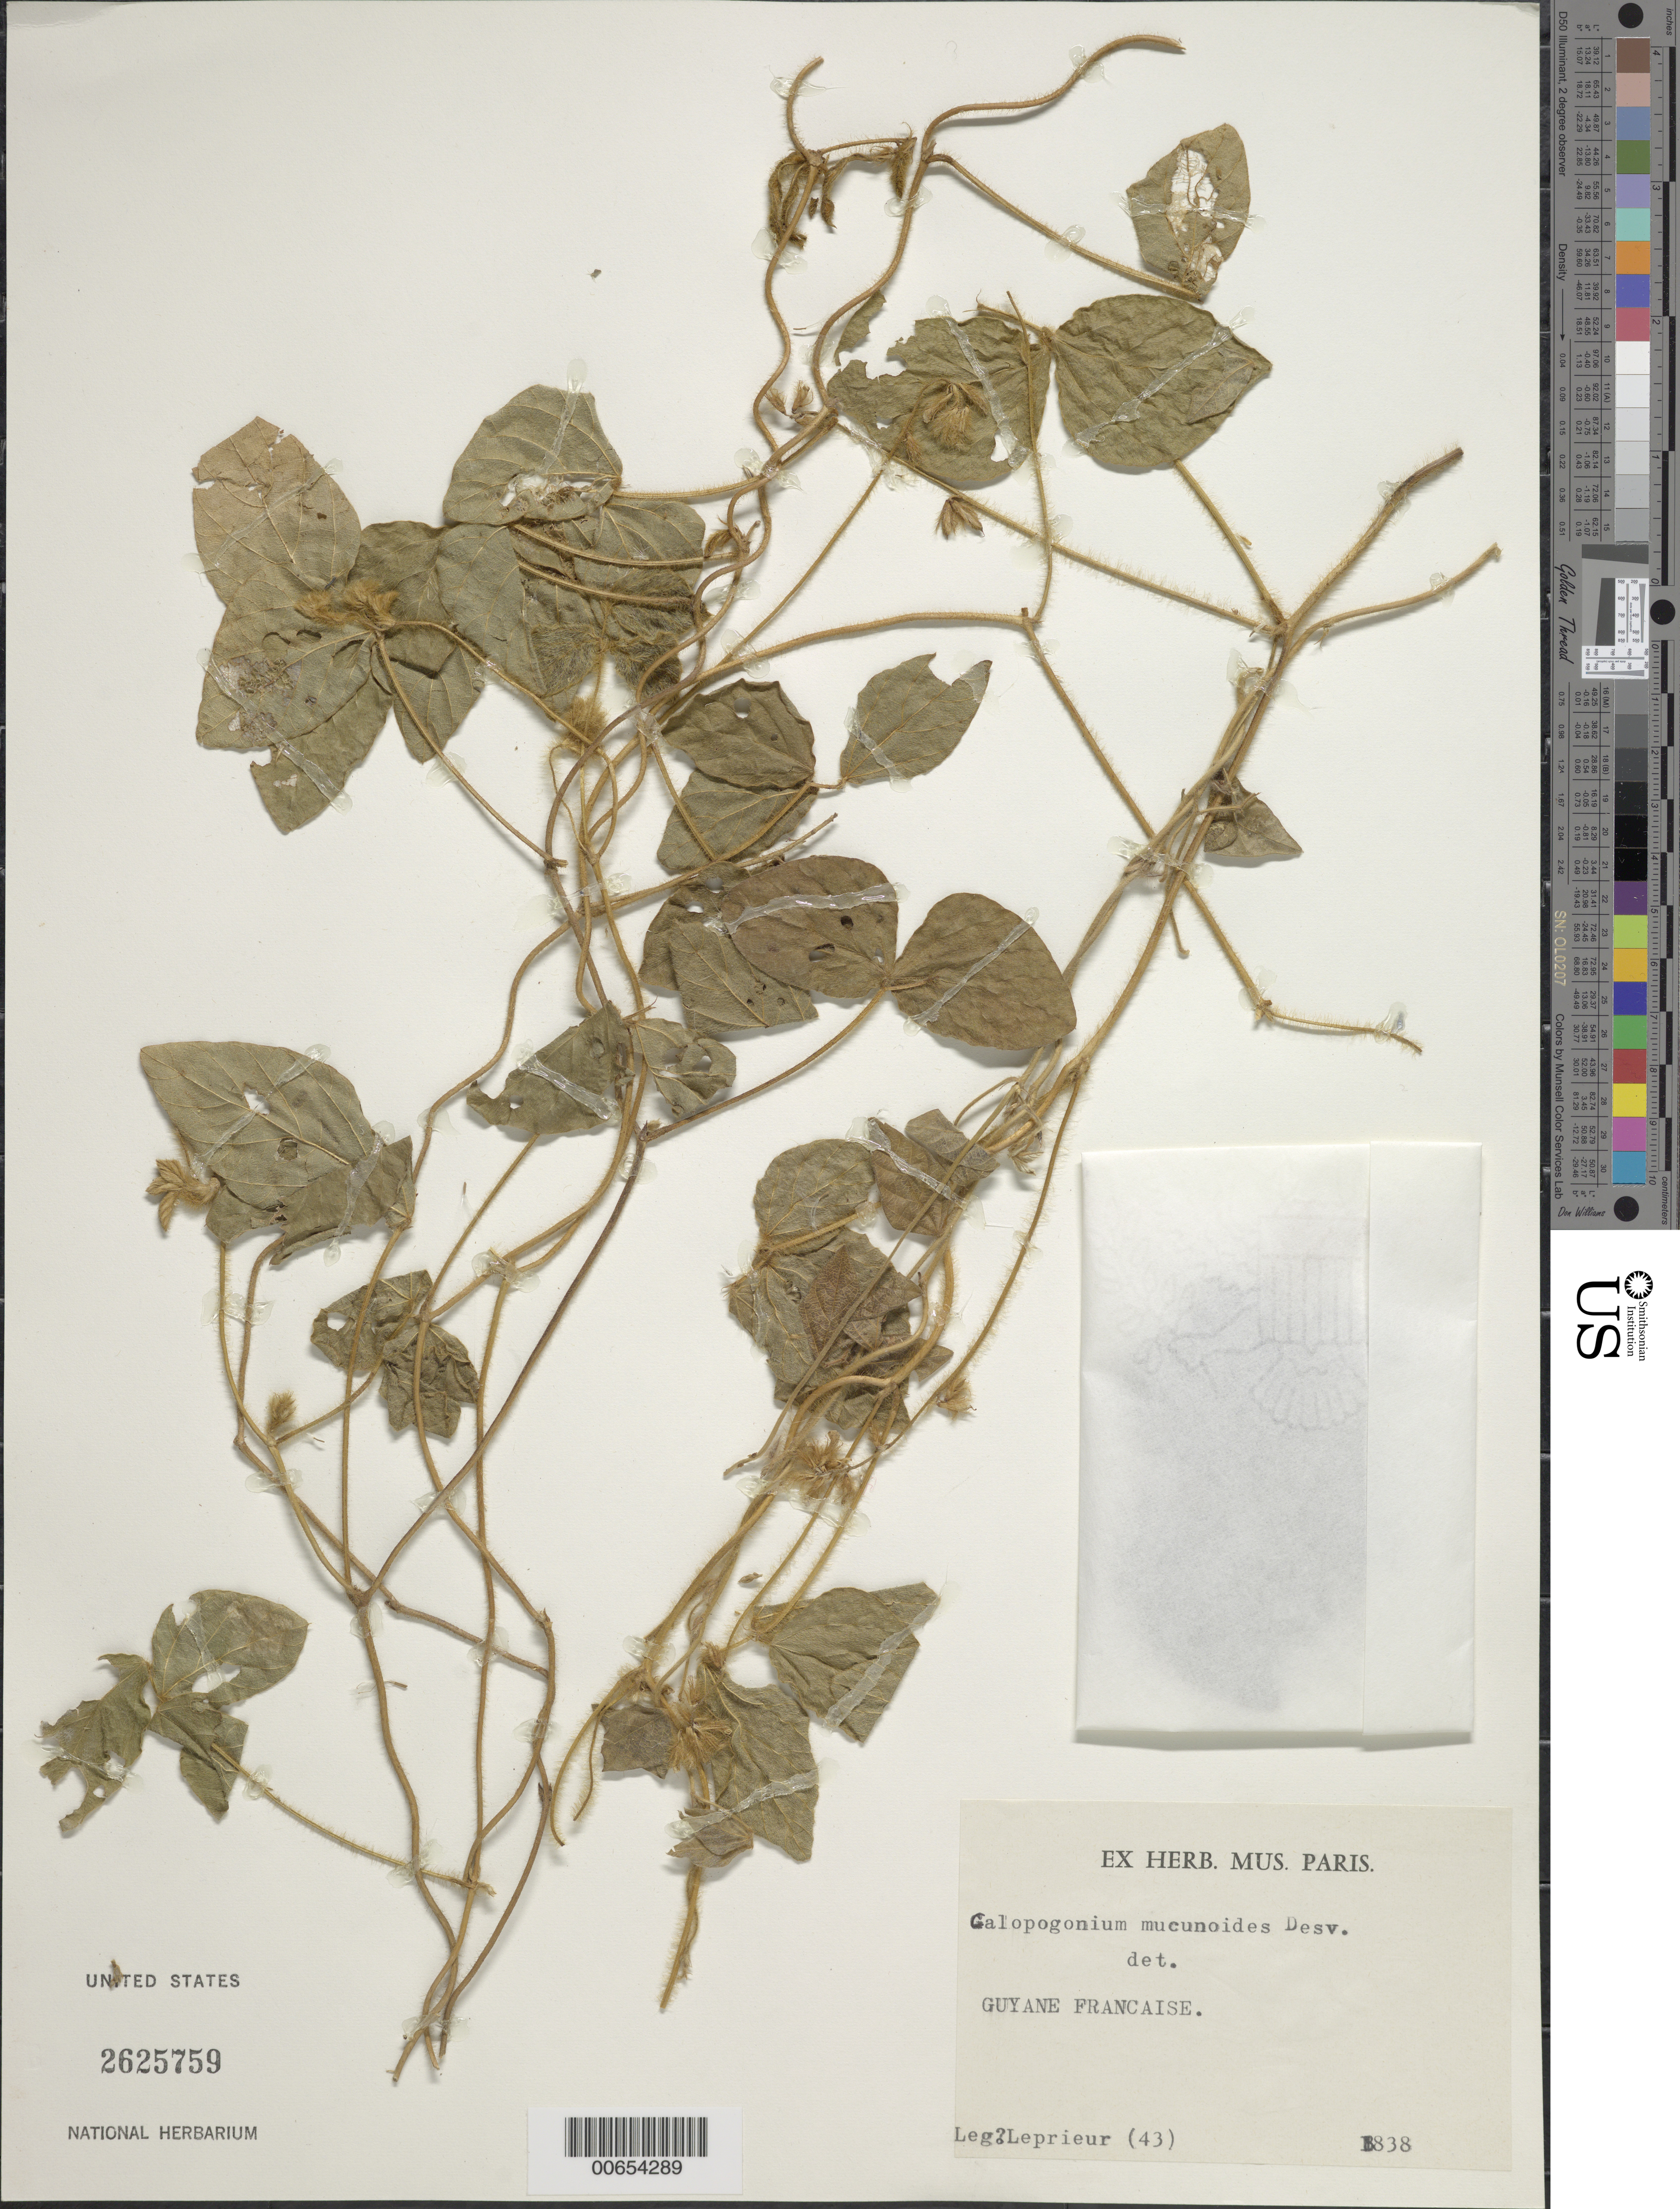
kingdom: Plantae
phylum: Tracheophyta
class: Magnoliopsida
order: Fabales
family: Fabaceae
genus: Calopogonium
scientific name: Calopogonium mucunoides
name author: Desv.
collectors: F. M. R. Leprieur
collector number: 43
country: French Guiana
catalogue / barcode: US 2625759